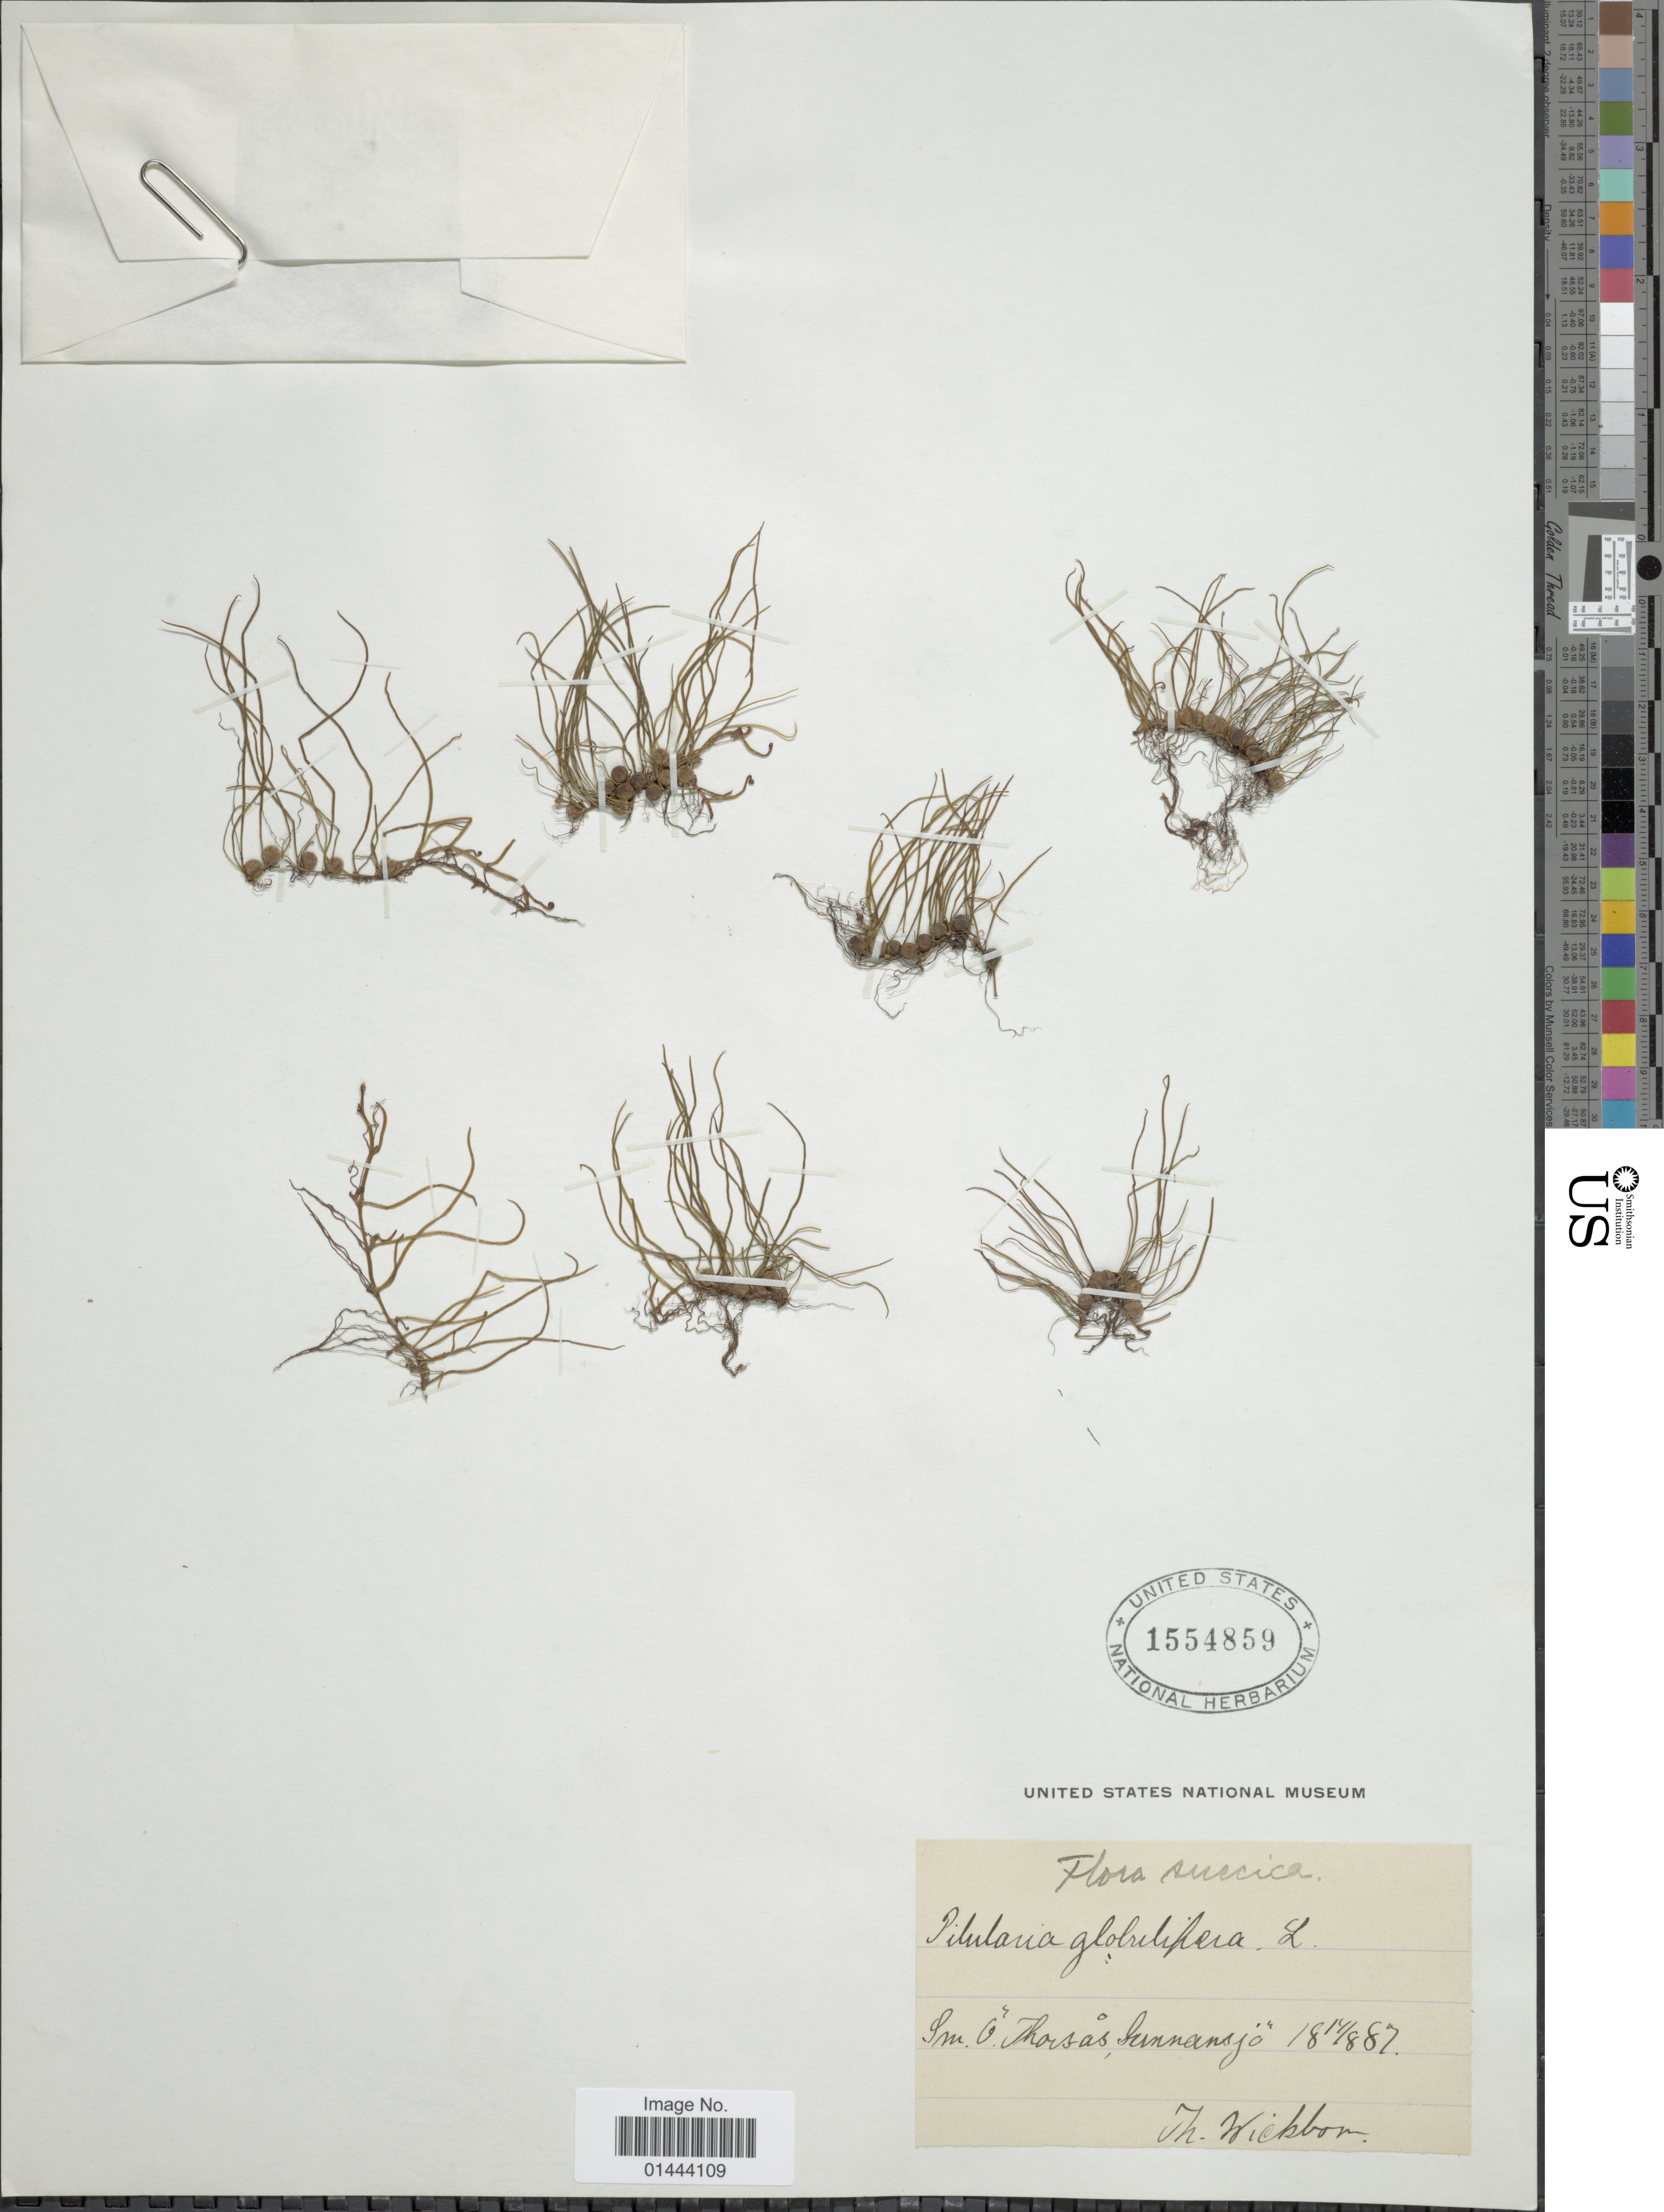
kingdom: Plantae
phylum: Tracheophyta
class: Polypodiopsida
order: Salviniales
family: Marsileaceae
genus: Pilularia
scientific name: Pilularia globulifera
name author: L.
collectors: T. Wickbom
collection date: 1887-08-14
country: Sweden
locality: Sm. O. Thorsas, Gunnarsjö.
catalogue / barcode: US 1554859